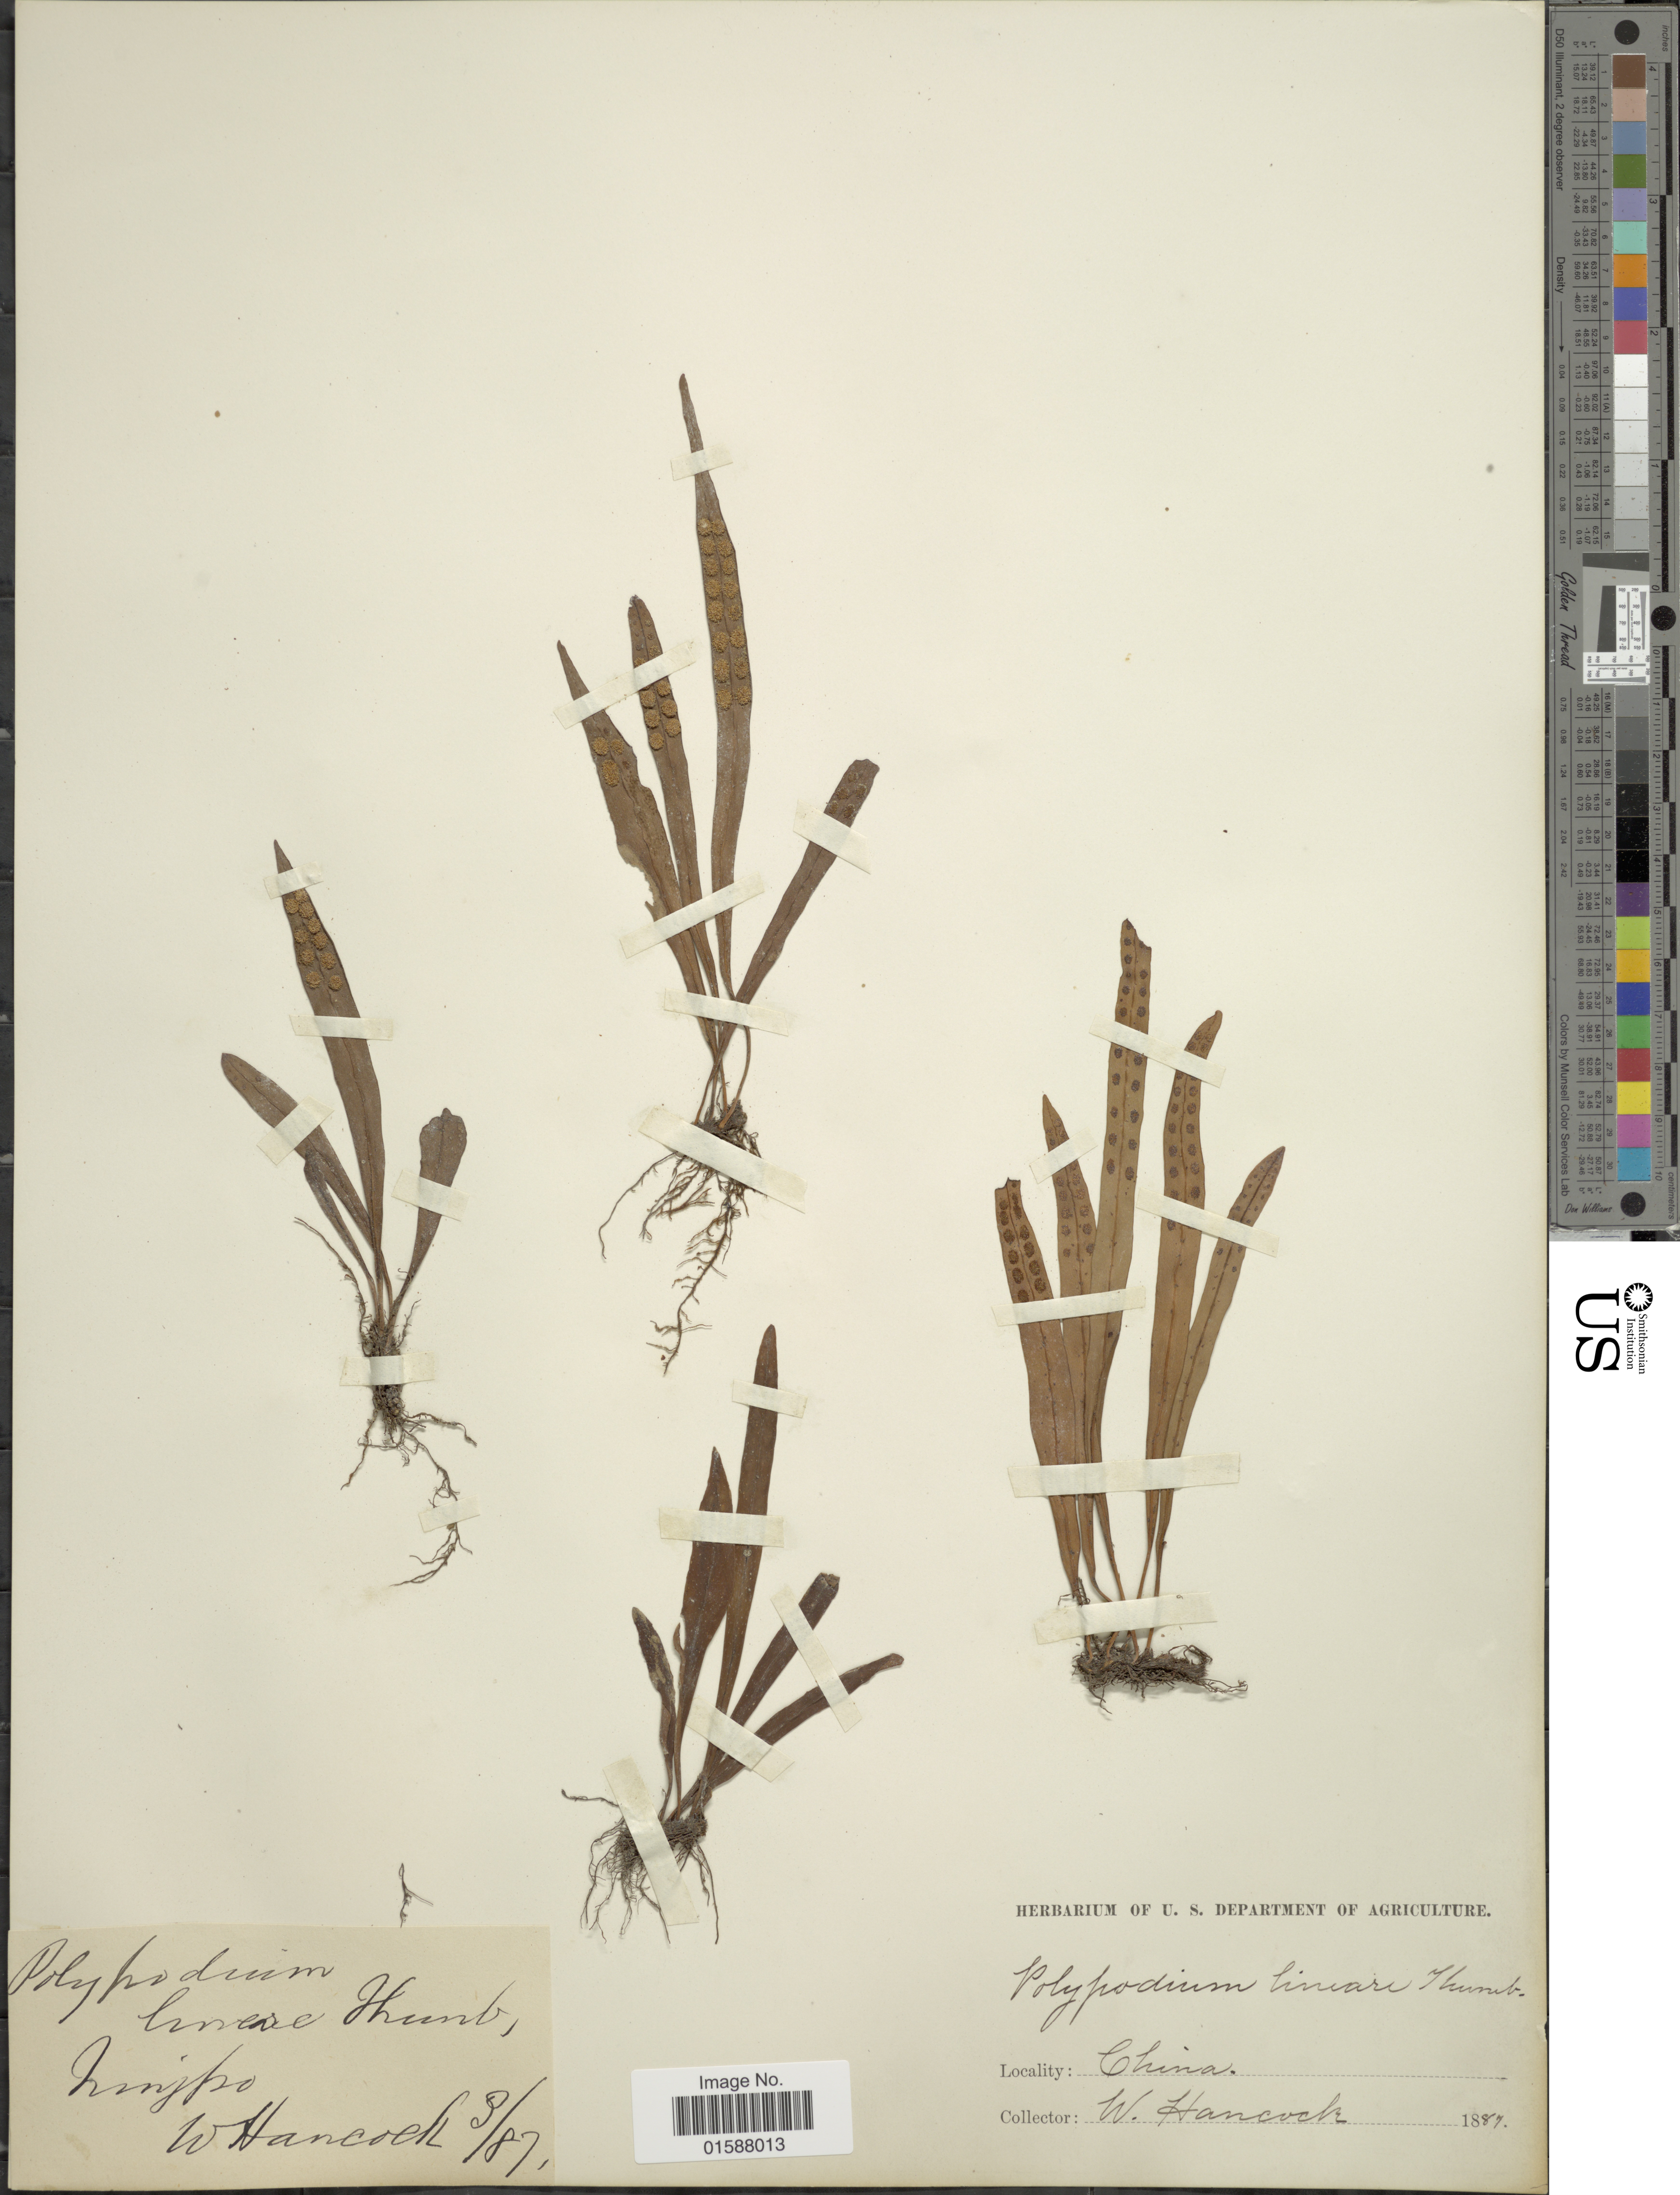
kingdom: Plantae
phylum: Tracheophyta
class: Polypodiopsida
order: Polypodiales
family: Polypodiaceae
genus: Lepisorus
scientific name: Lepisorus thunbergianus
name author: (Kaulf.) Ching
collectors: W. Hancock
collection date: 1887-03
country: China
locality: Sunjpo [interpreted]